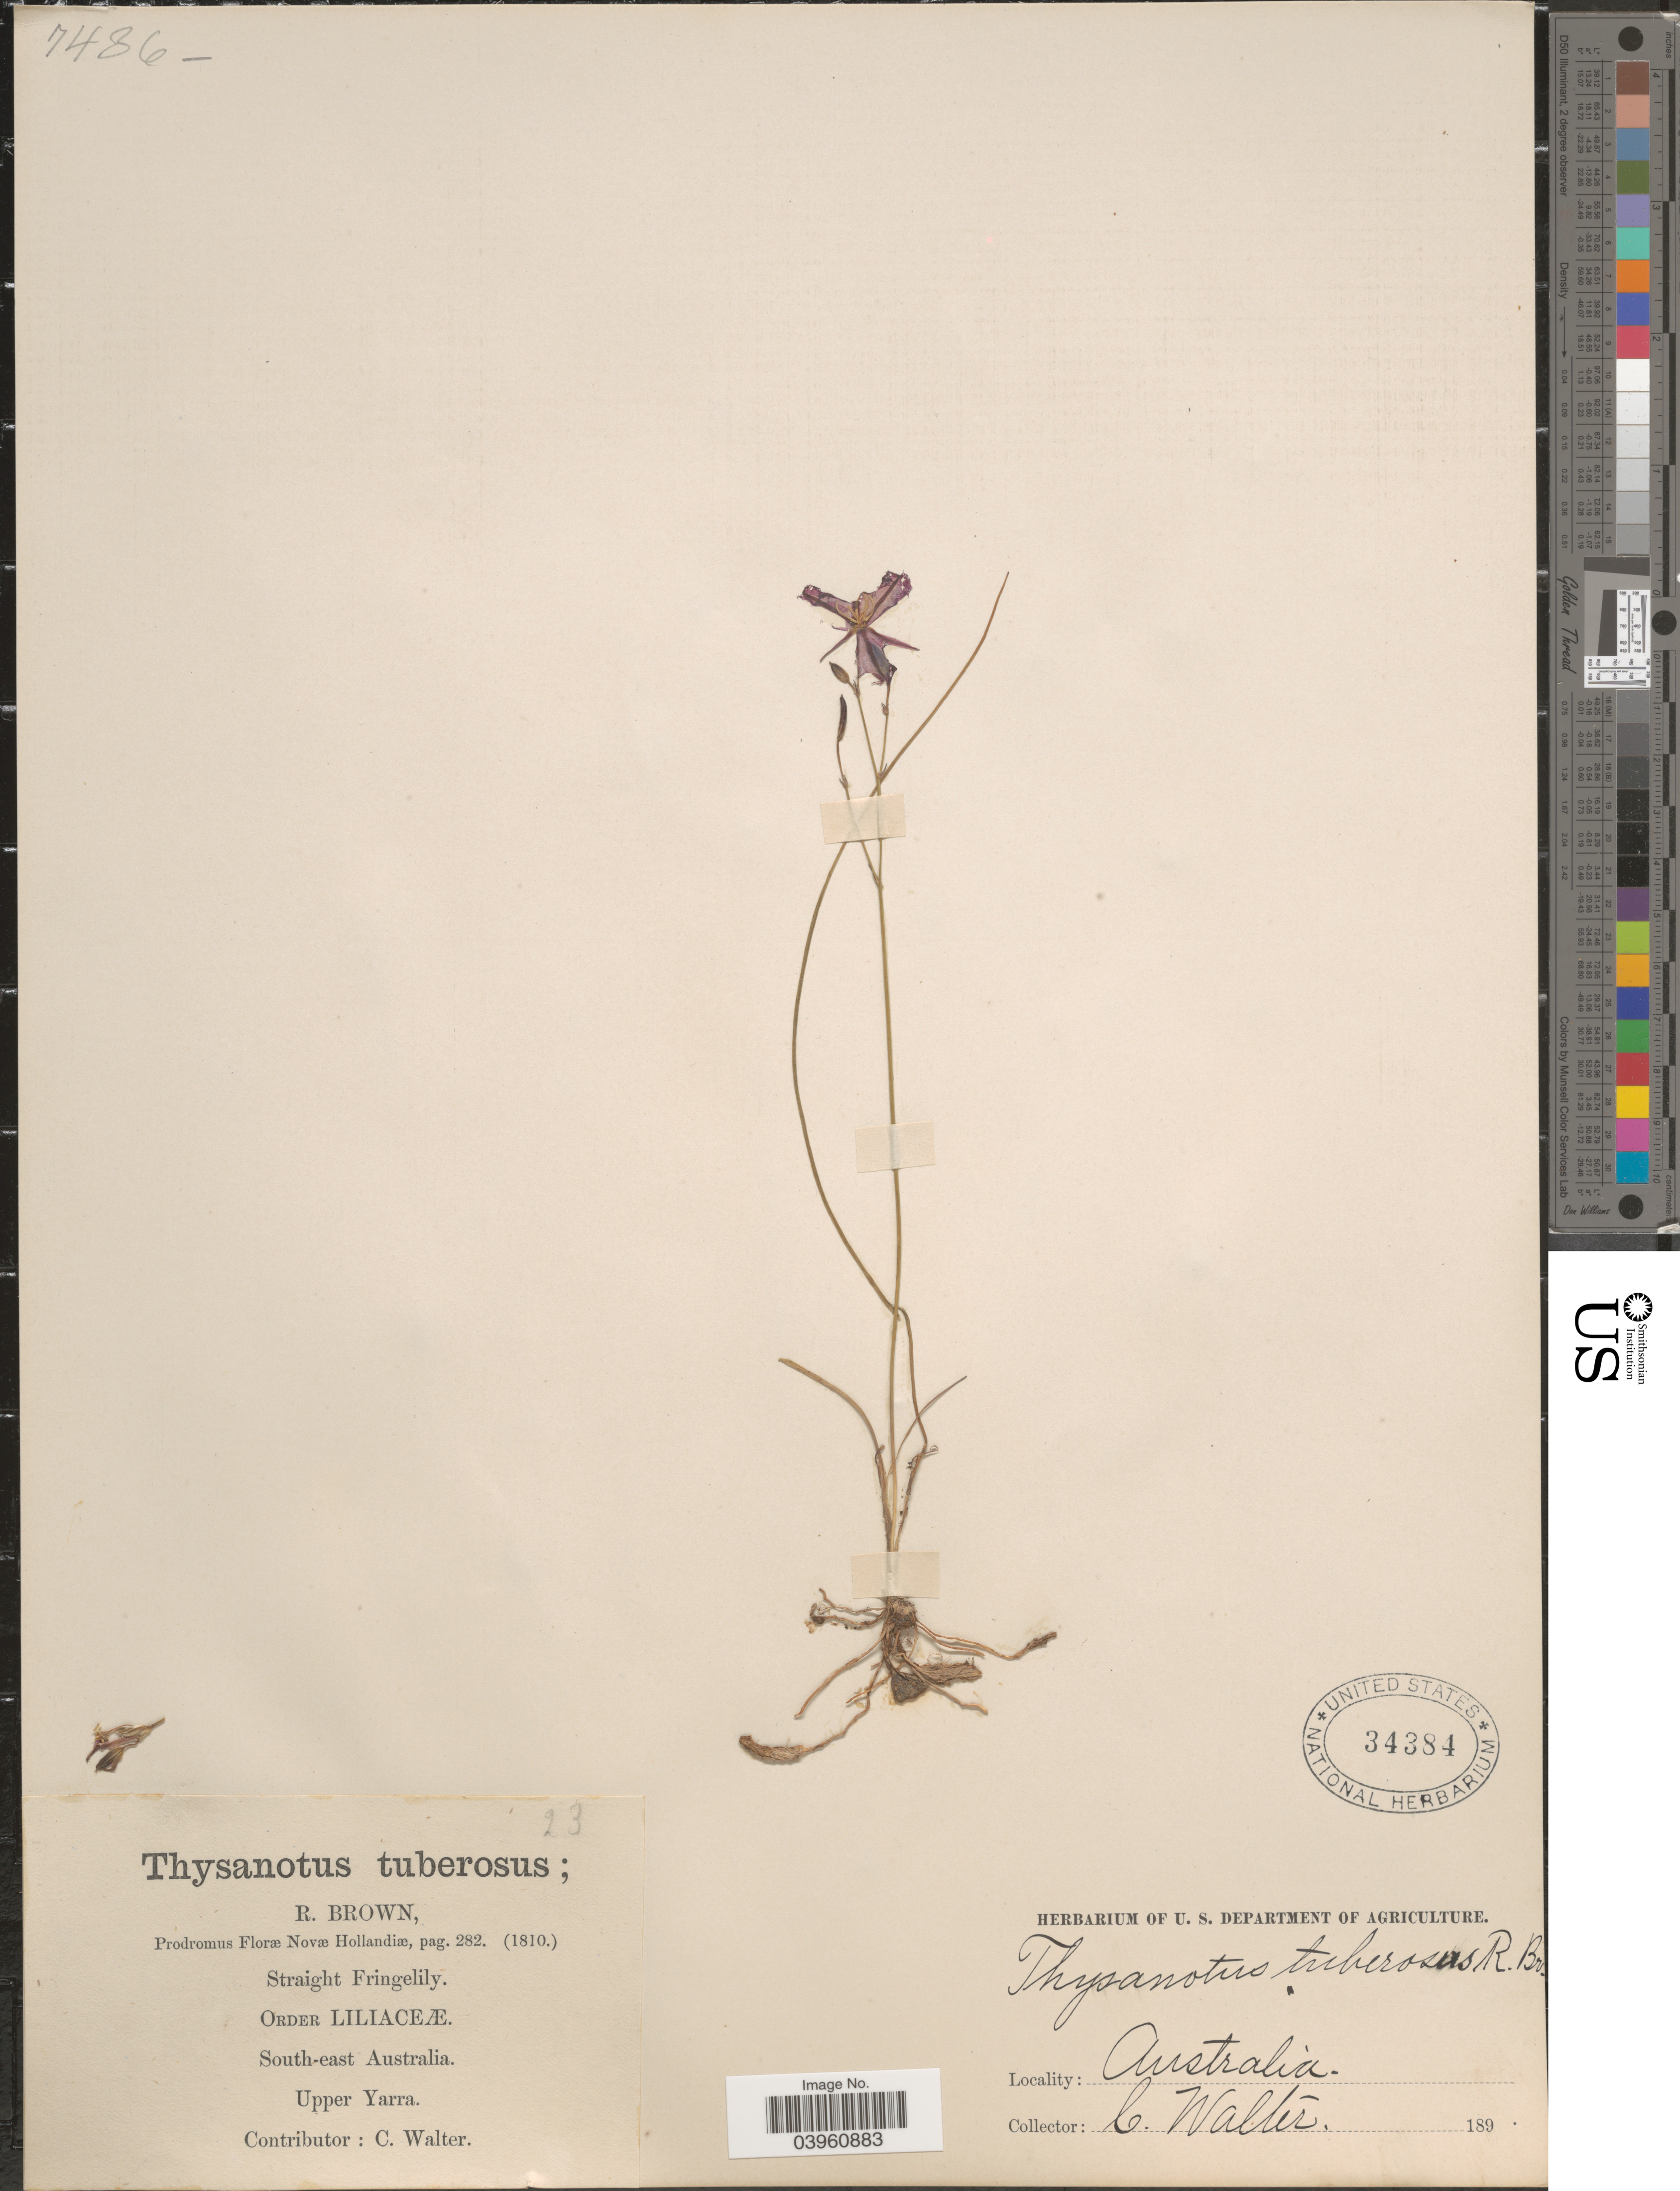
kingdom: Plantae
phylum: Tracheophyta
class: Liliopsida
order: Asparagales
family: Asparagaceae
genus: Thysanotus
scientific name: Thysanotus tuberosus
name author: R. Br.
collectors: C. Walter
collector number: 23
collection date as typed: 189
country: Australia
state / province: Victoria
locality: South-east Australia. Upper Yarra.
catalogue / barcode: US 34384